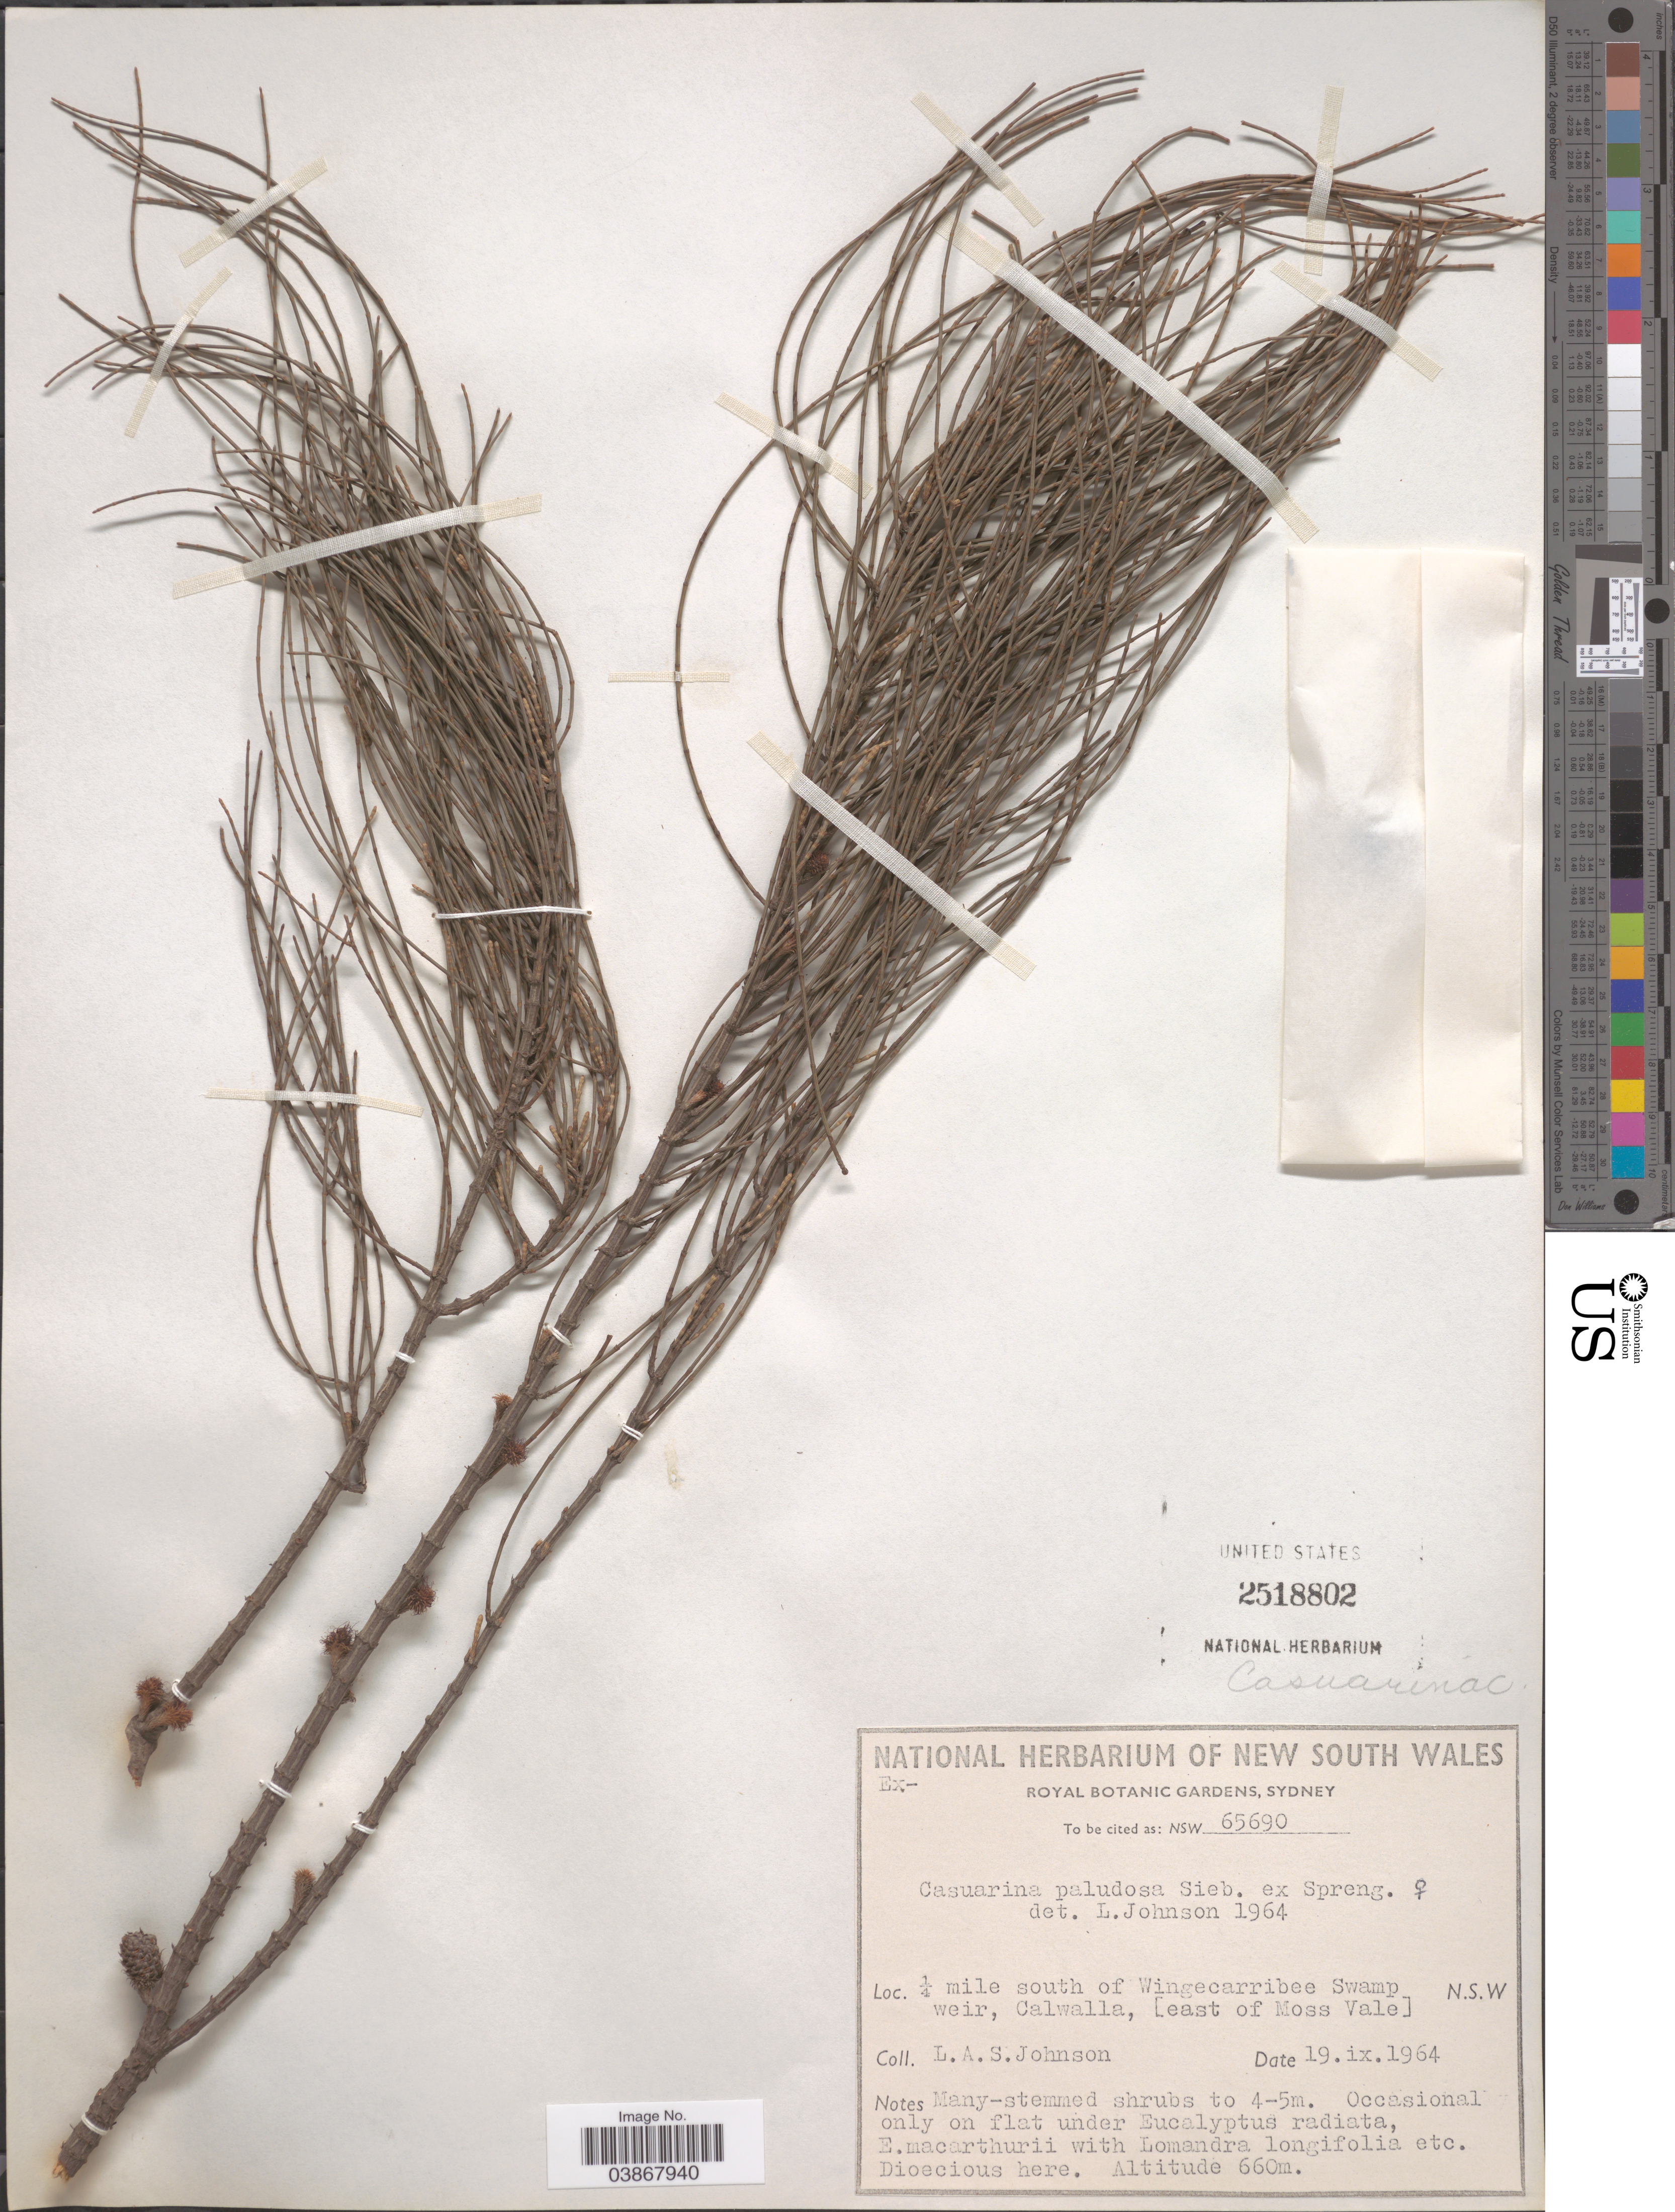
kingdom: Plantae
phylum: Tracheophyta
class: Magnoliopsida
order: Fagales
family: Casuarinaceae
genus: Casuarina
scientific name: Casuarina paludosa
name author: Sieber ex Spreng.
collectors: L. A. S. Johnson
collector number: NSW 65690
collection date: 1964-09-19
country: Australia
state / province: New South Wales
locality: ¼ mile south of Wingecarribee Swamp weir, Calwalla, [east of Moss Vale].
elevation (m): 660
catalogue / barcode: US 2518802